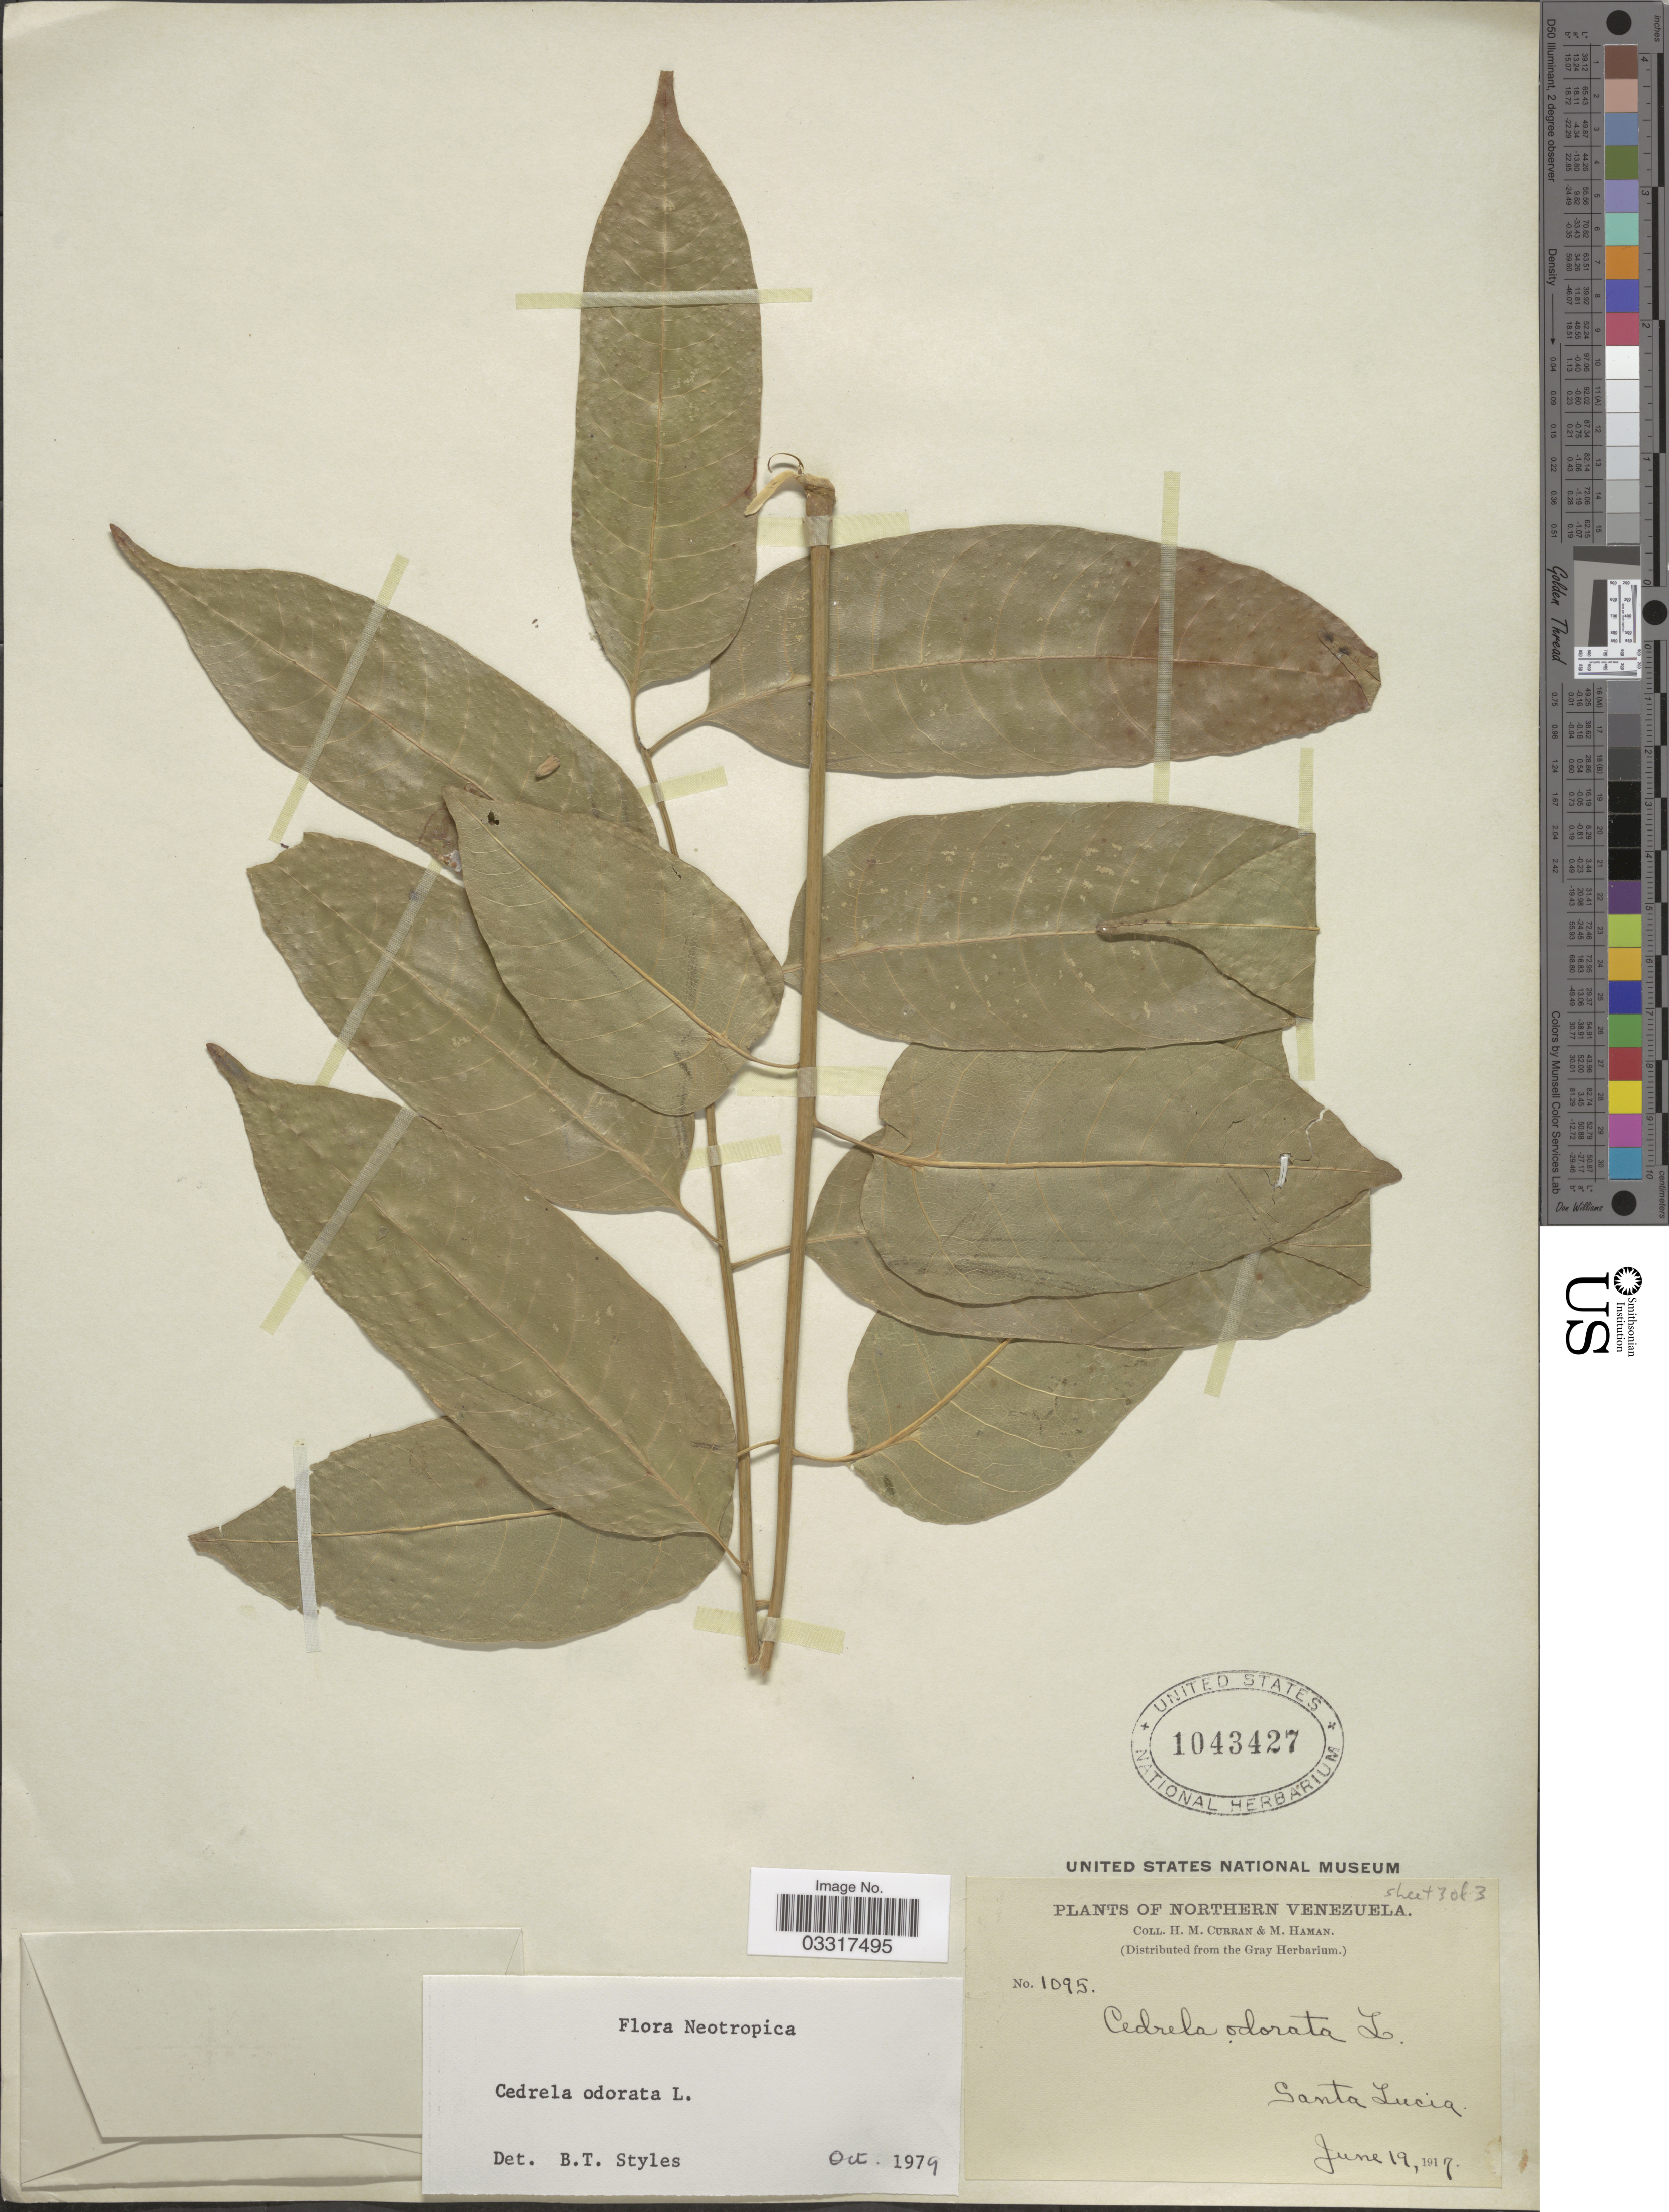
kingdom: Plantae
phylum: Tracheophyta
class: Magnoliopsida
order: Sapindales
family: Meliaceae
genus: Cedrela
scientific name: Cedrela odorata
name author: L.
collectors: H. M. Curran & M. Haman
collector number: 1095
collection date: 1917-06-19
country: Venezuela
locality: Northern Venezuela. Santa Lucia.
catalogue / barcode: US 1043427